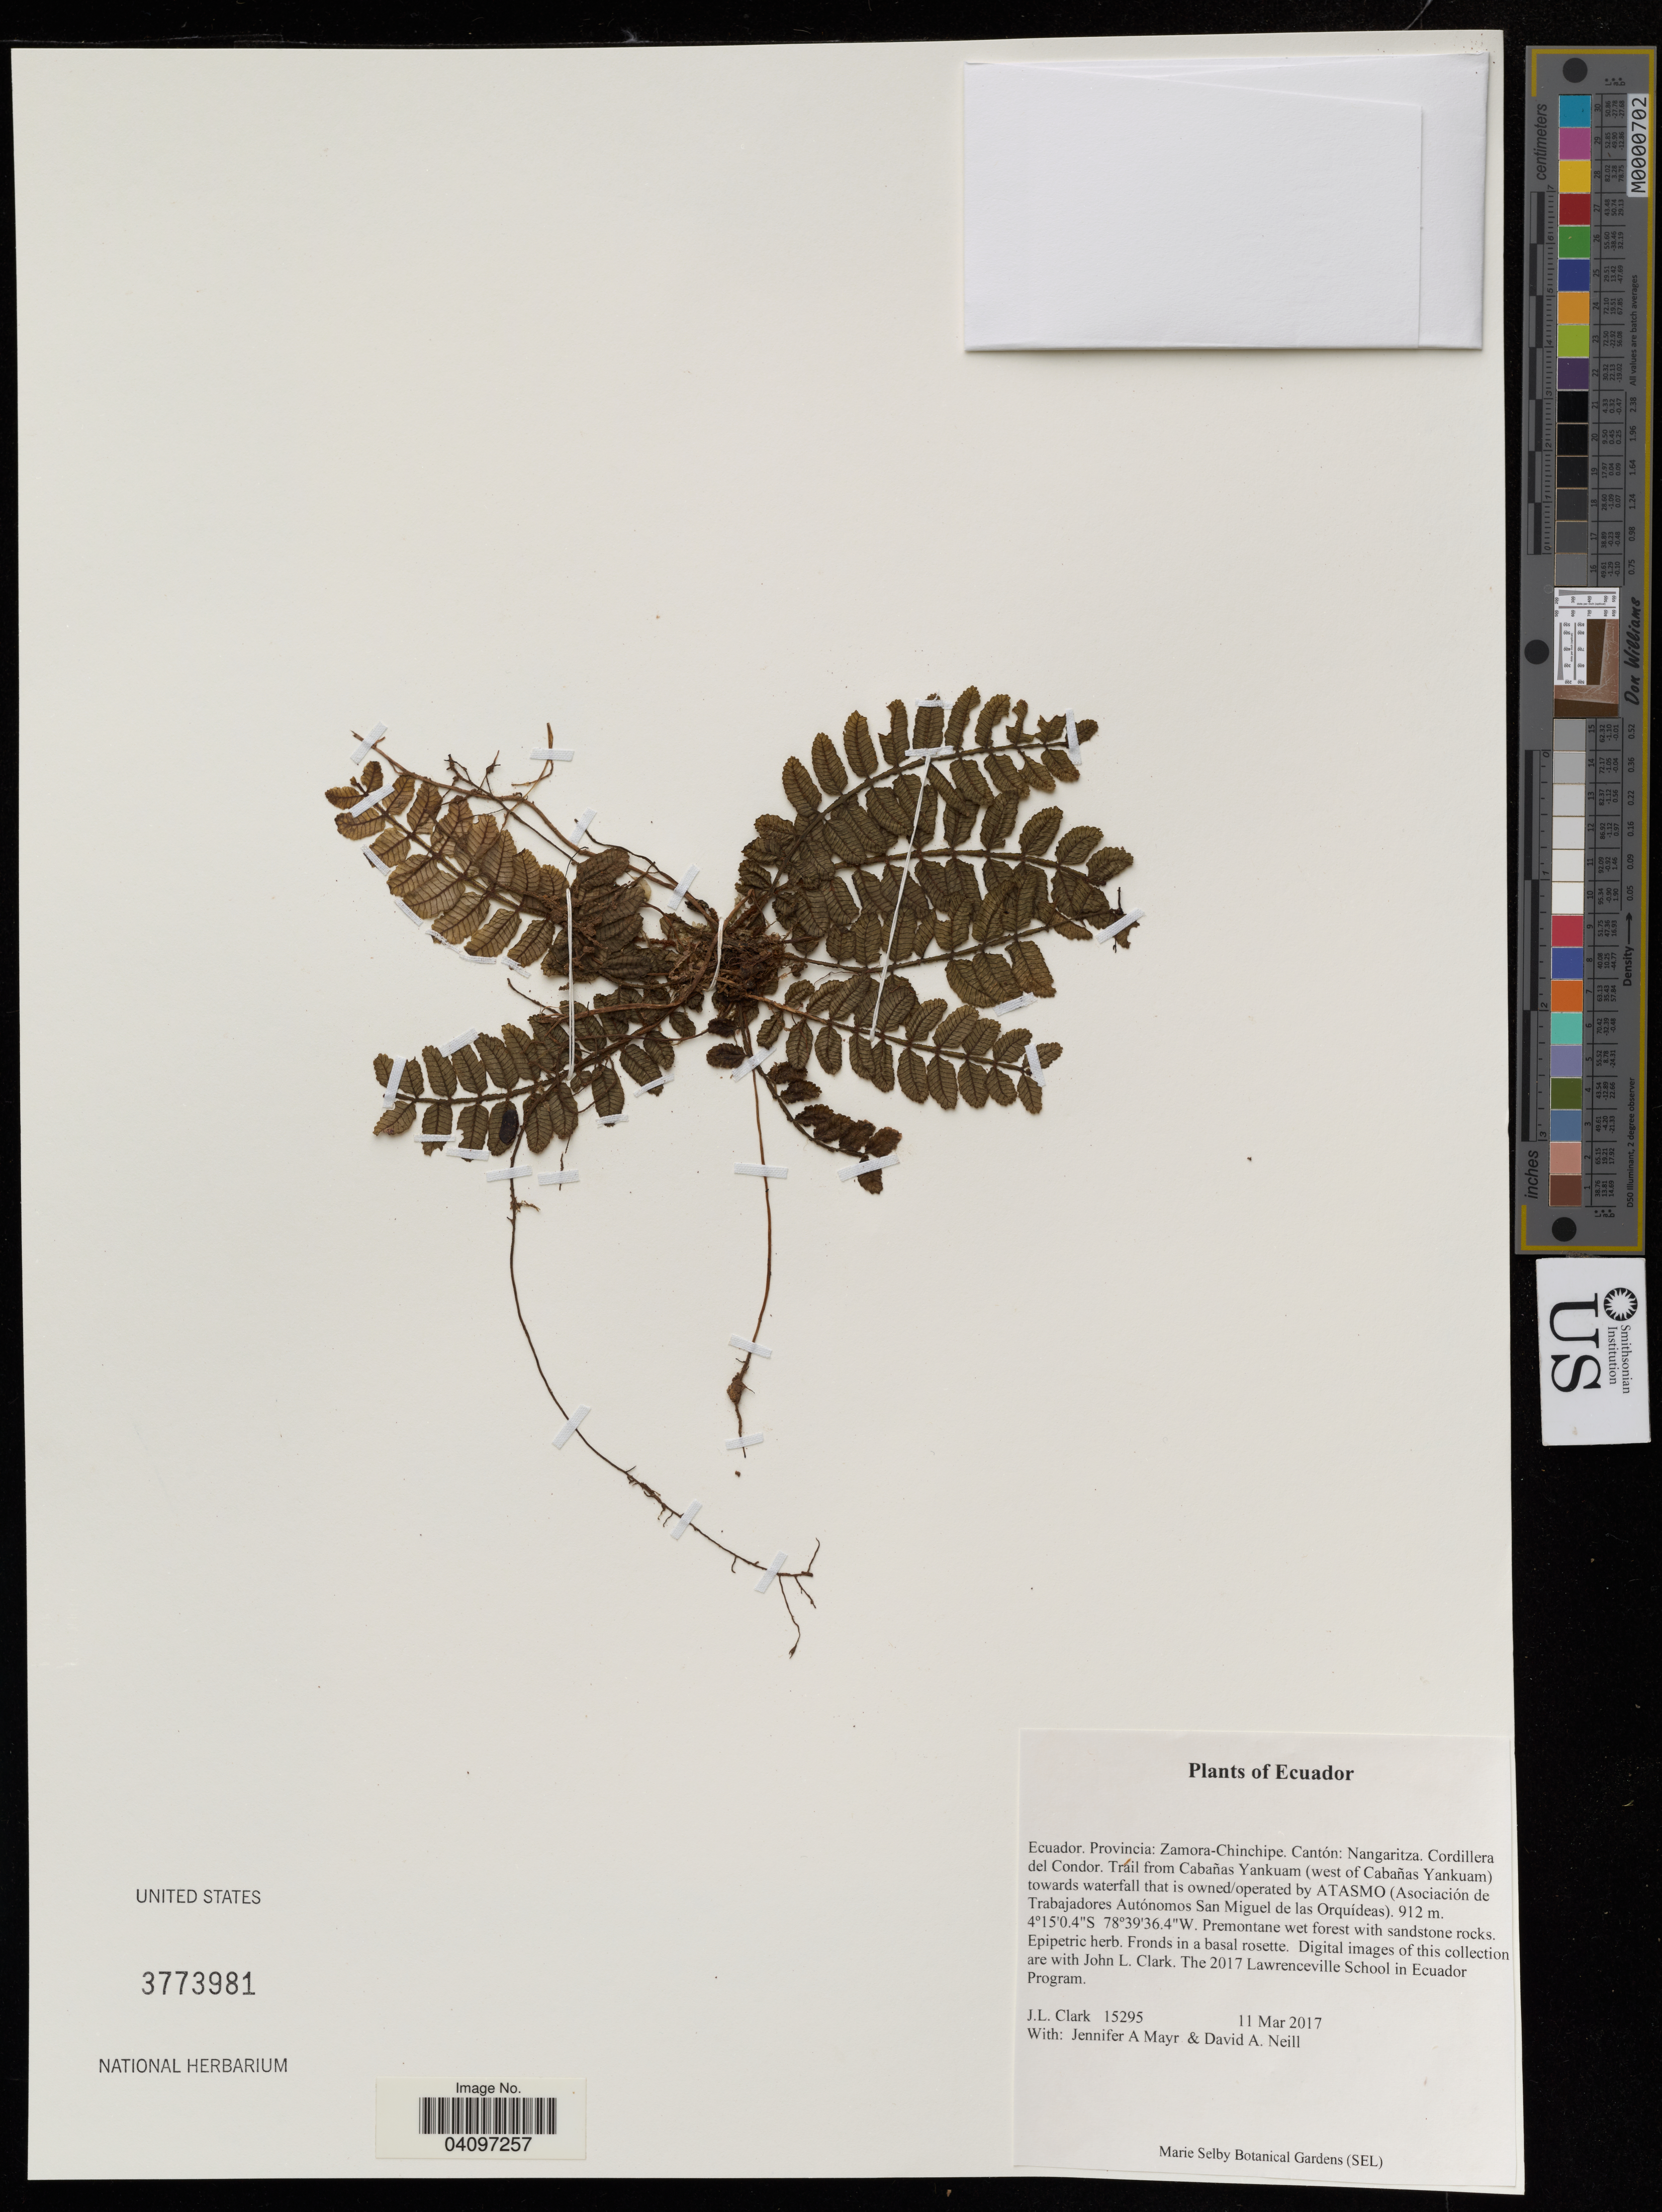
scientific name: Missing annotation slip unknown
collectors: J. Clark, J. Mayr & D. A. Neill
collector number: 15295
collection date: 2017-03-11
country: Ecuador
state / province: Zamora-Chinchipe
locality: Ecuador. Provincia: Zamora-Chinchipe. Cantón: Nangaritza. Cordillera del Condor. Trail from Cabañas Yankuam (west of Cabañas Yankuam) towards waterfall that is owned/operated by ATASMO (Asociación de Trabajadores Autónomos San Miguel de las Orquídeas).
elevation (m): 912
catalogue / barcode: US 3773981